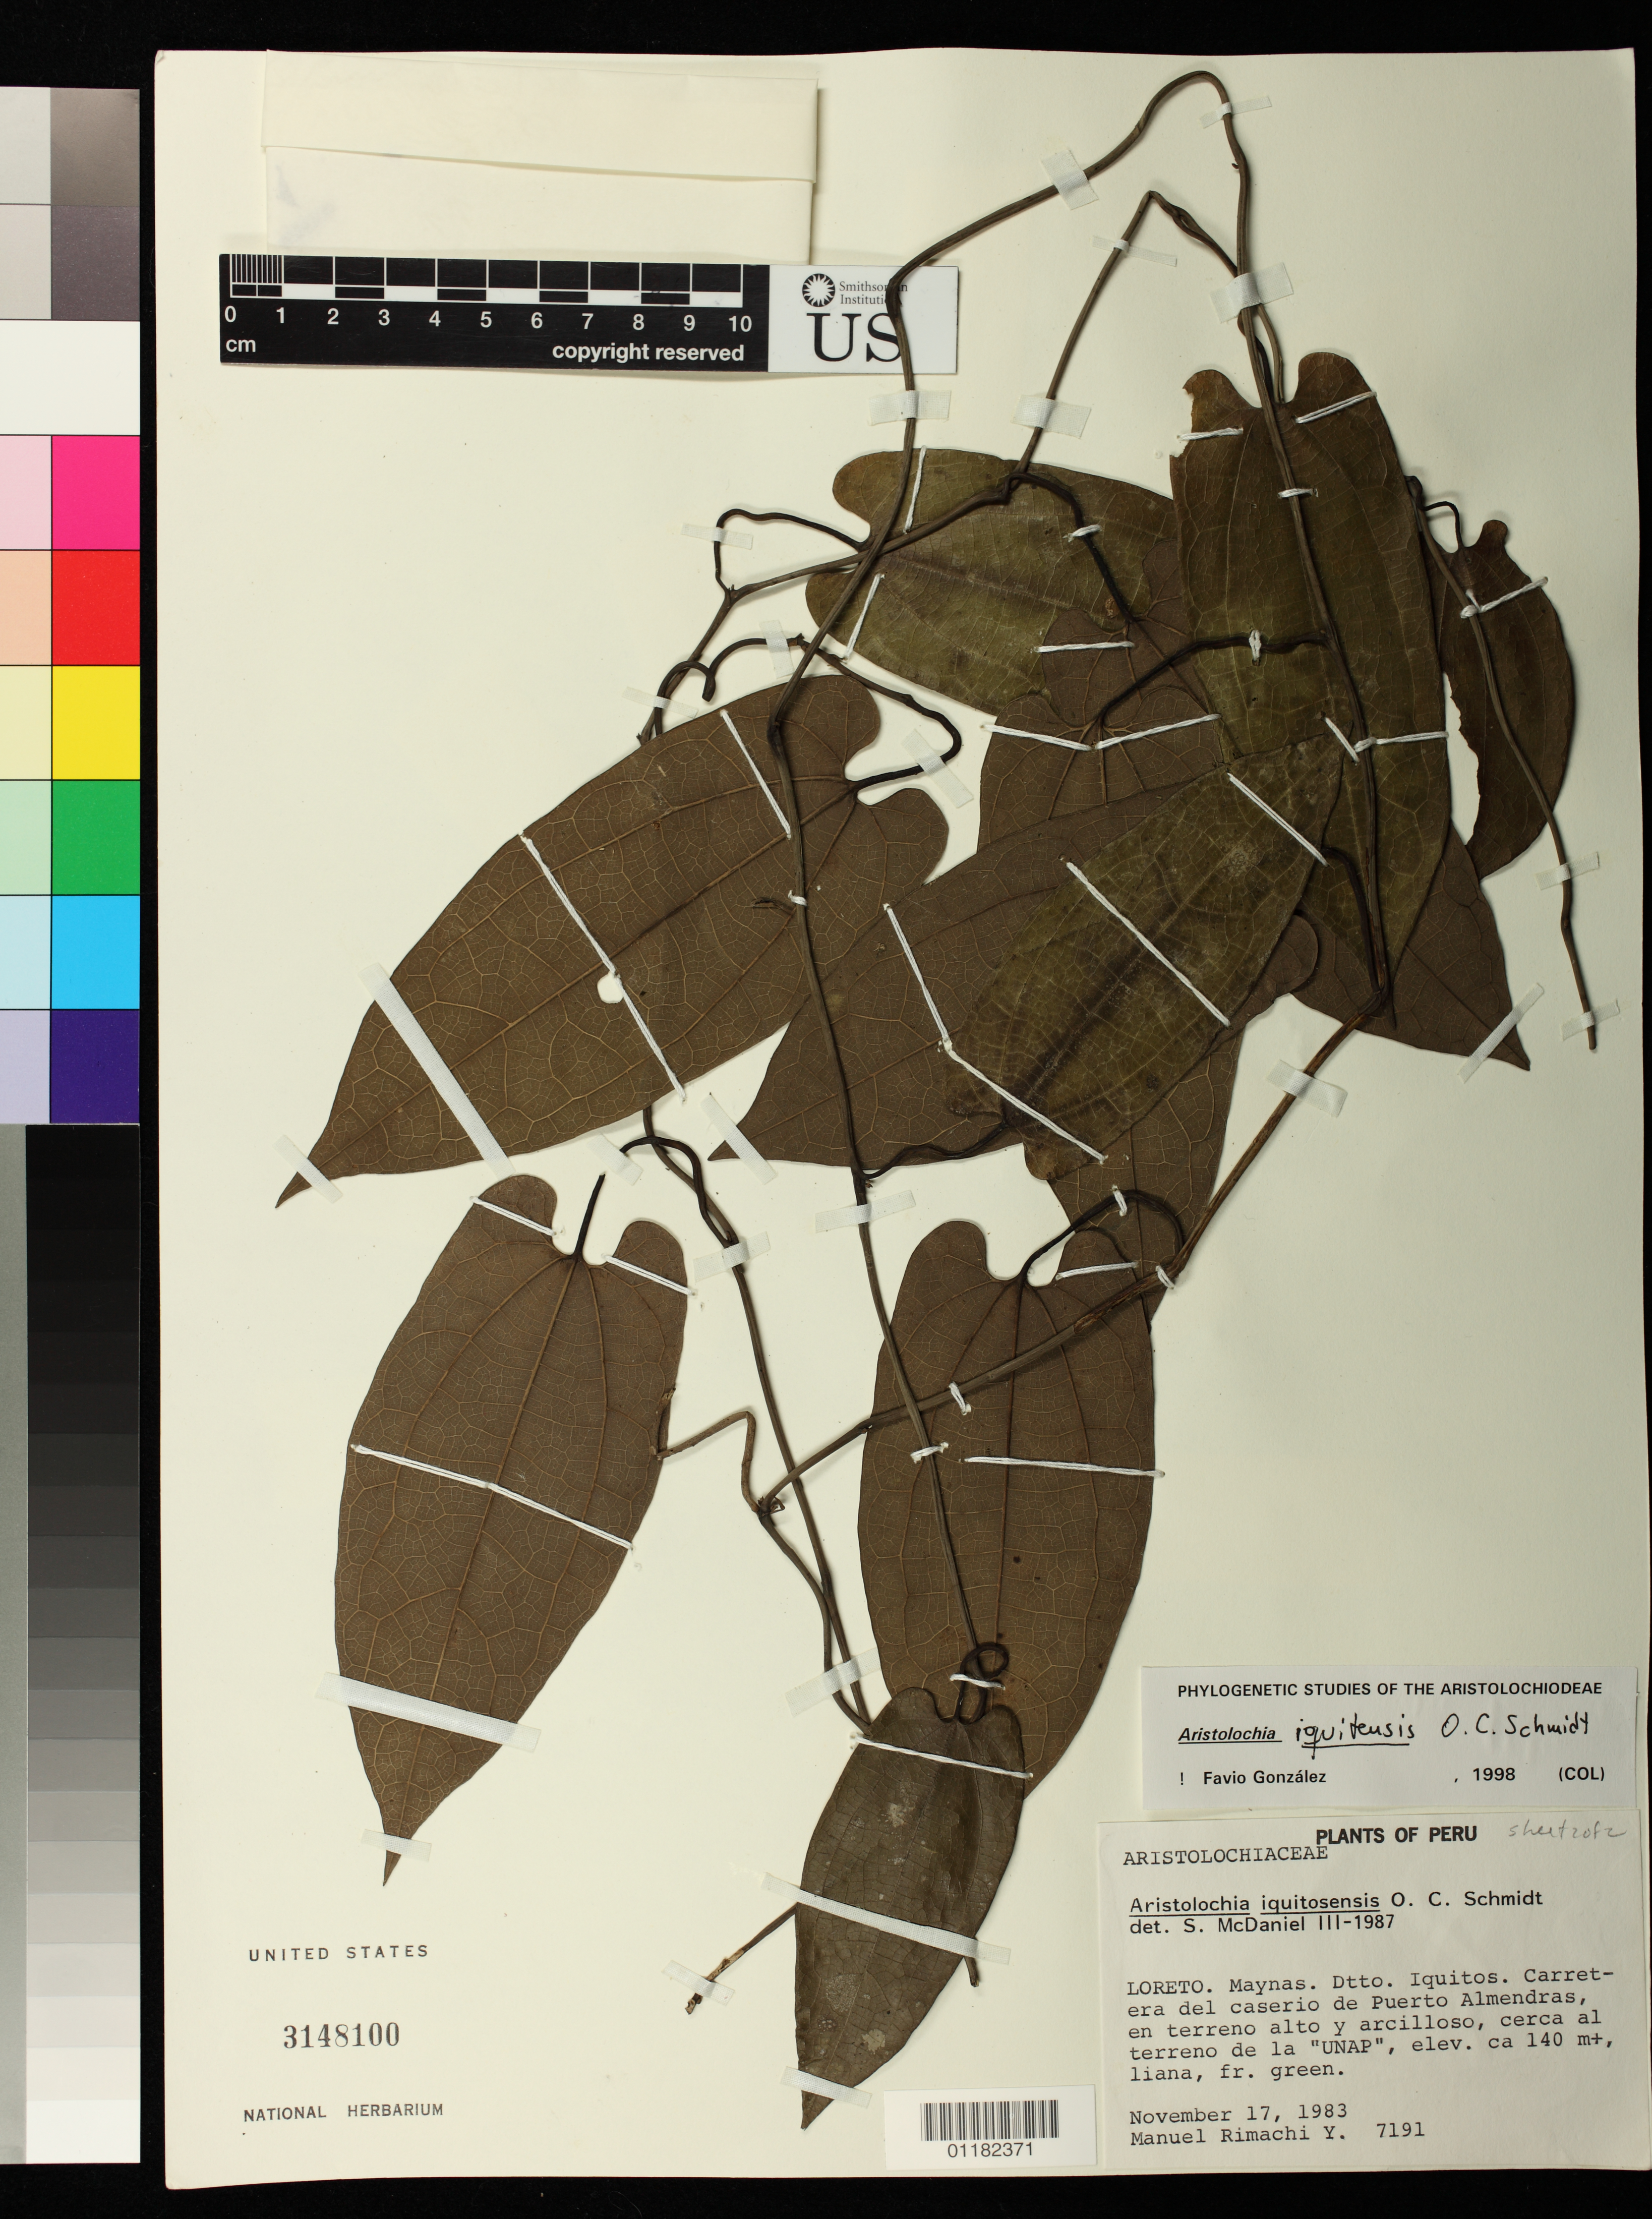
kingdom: Plantae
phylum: Tracheophyta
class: Magnoliopsida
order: Piperales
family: Aristolochiaceae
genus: Aristolochia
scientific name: Aristolochia iquitensis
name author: O.C. Schmidt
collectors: M. Rimachi Y.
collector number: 7191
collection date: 1983-11-17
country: Peru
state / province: Loreto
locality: Loreto. Maynas. Dtto. Iquitos. Carretera del caserio de Puerto Almendras, en terreno alto y arcilloso, cerca al terreno de la "UNAP".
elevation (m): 140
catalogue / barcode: US 3148100